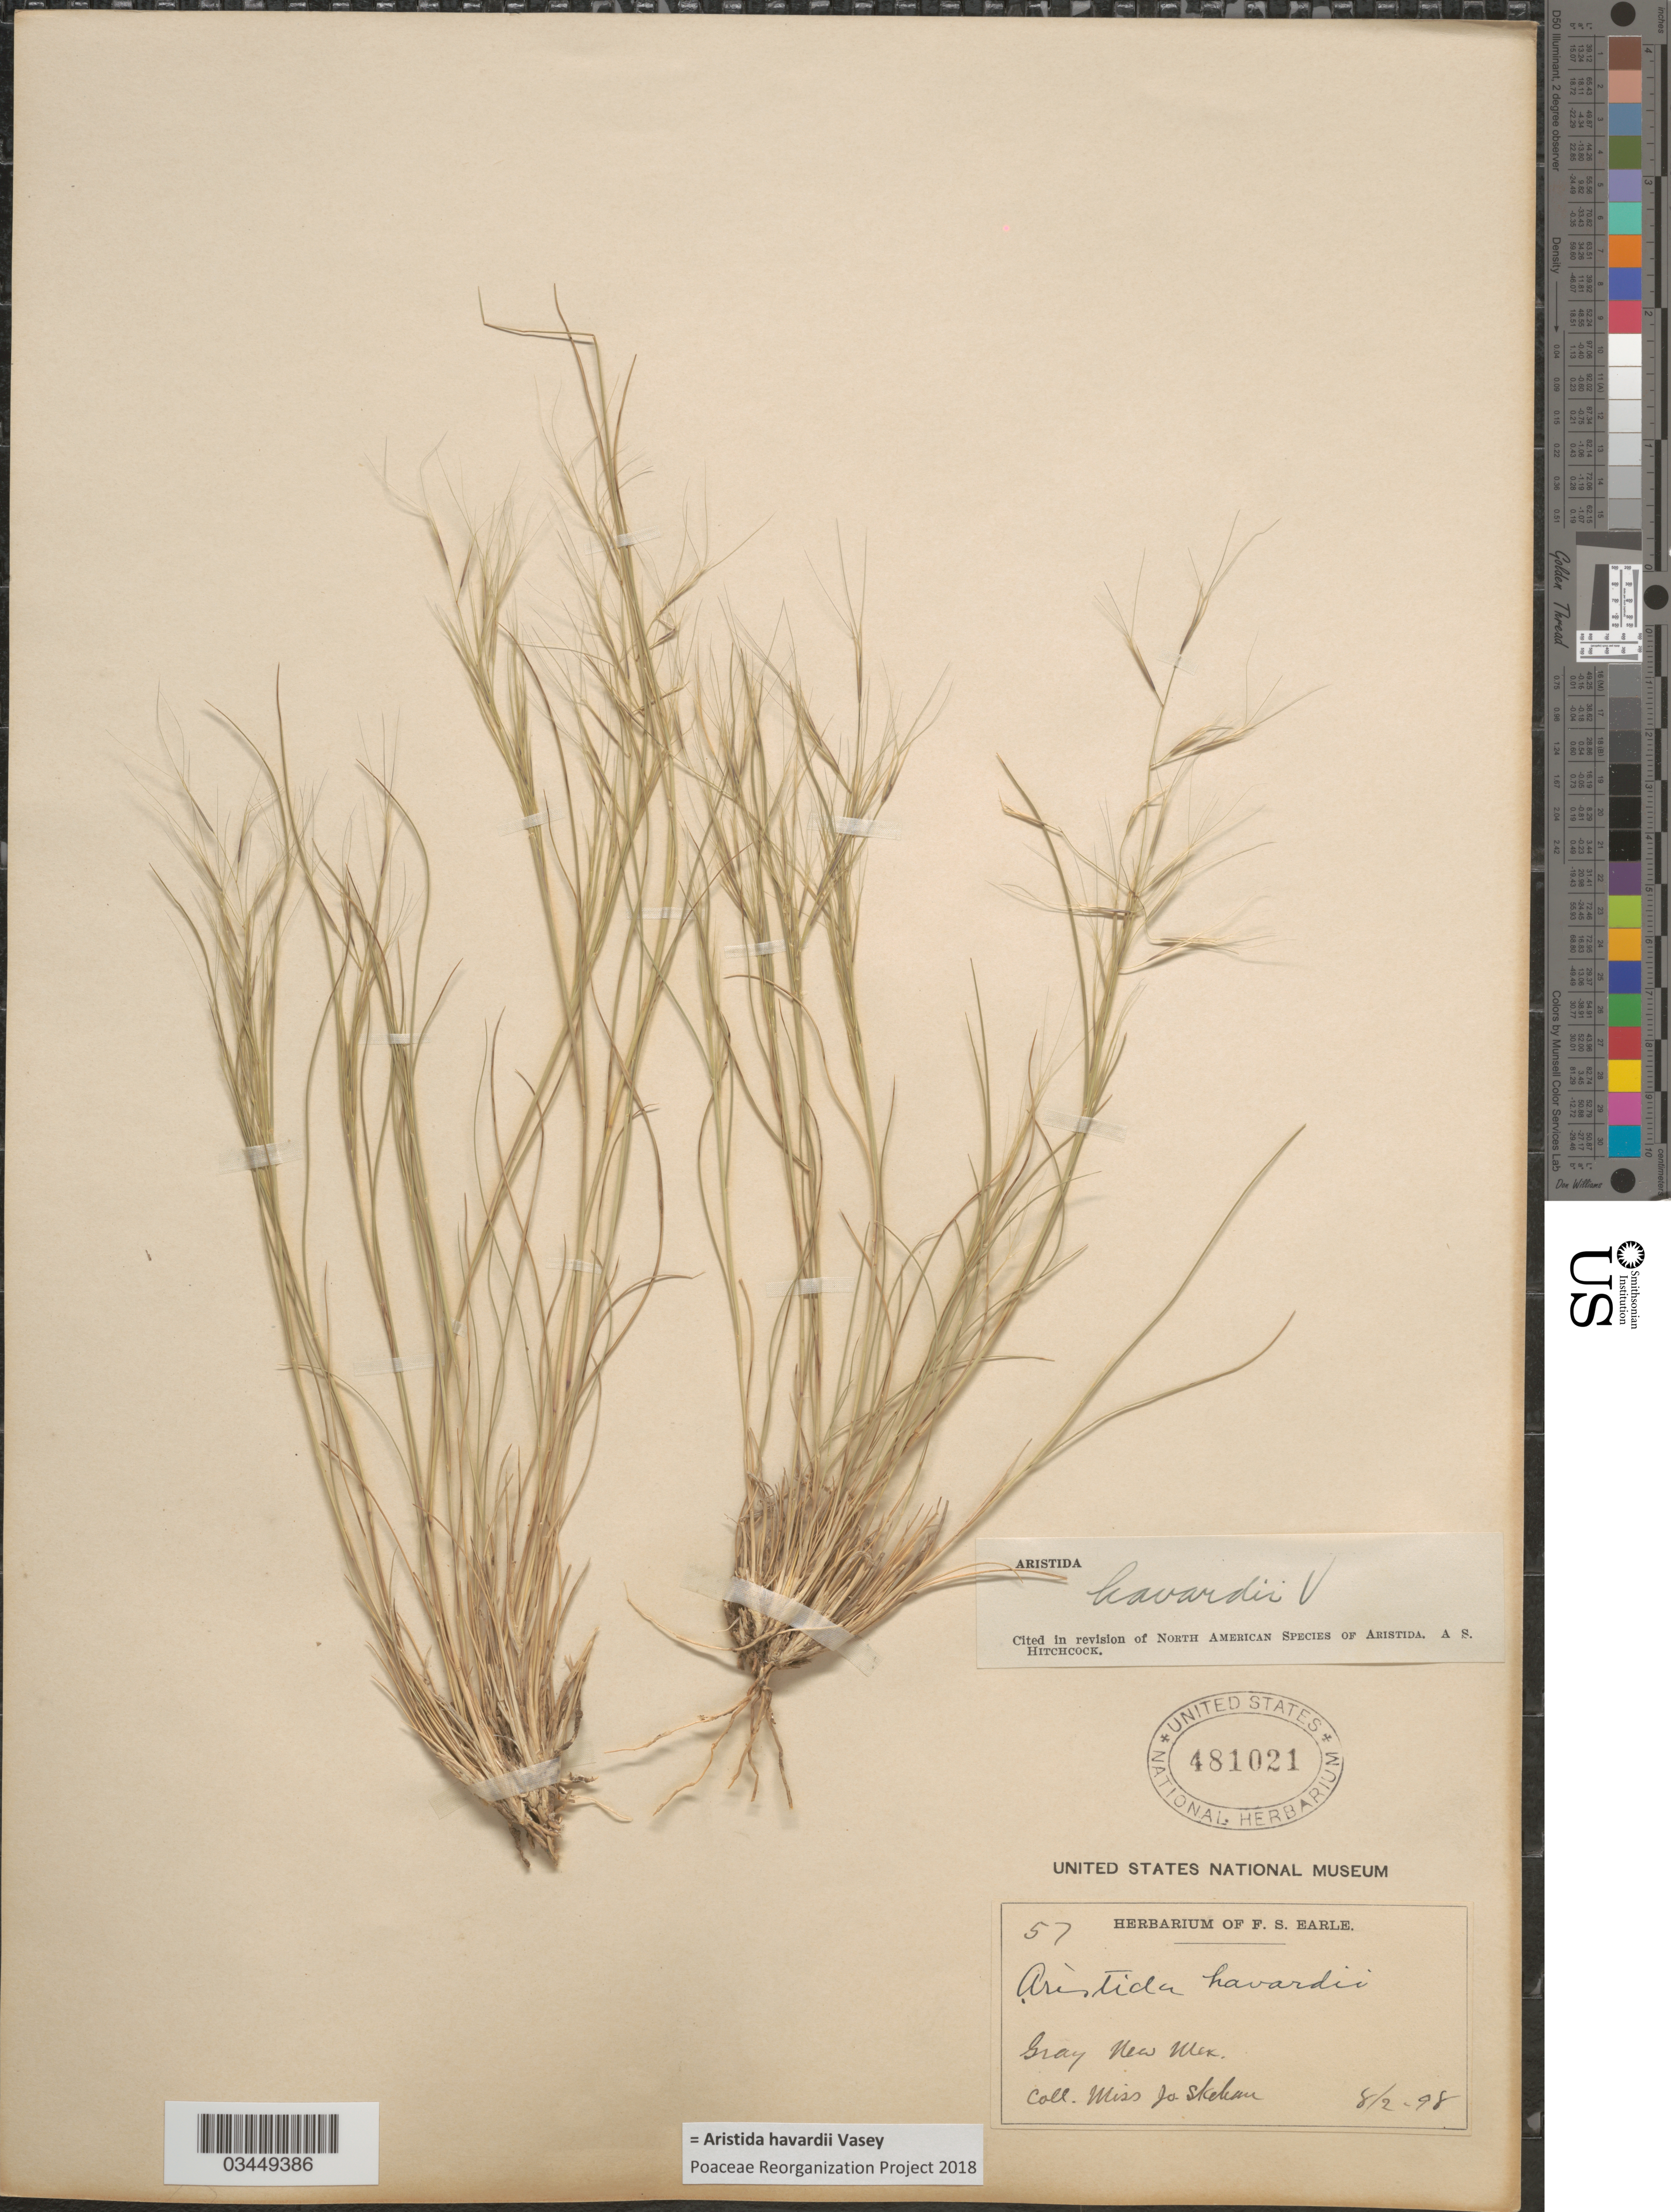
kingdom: Plantae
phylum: Tracheophyta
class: Liliopsida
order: Poales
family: Poaceae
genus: Aristida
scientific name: Aristida havardii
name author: Vasey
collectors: J. Skehan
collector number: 57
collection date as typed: Transcribed d/m/y: 2/8/98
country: United States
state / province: New Mexico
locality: Gray.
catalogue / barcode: US 481021